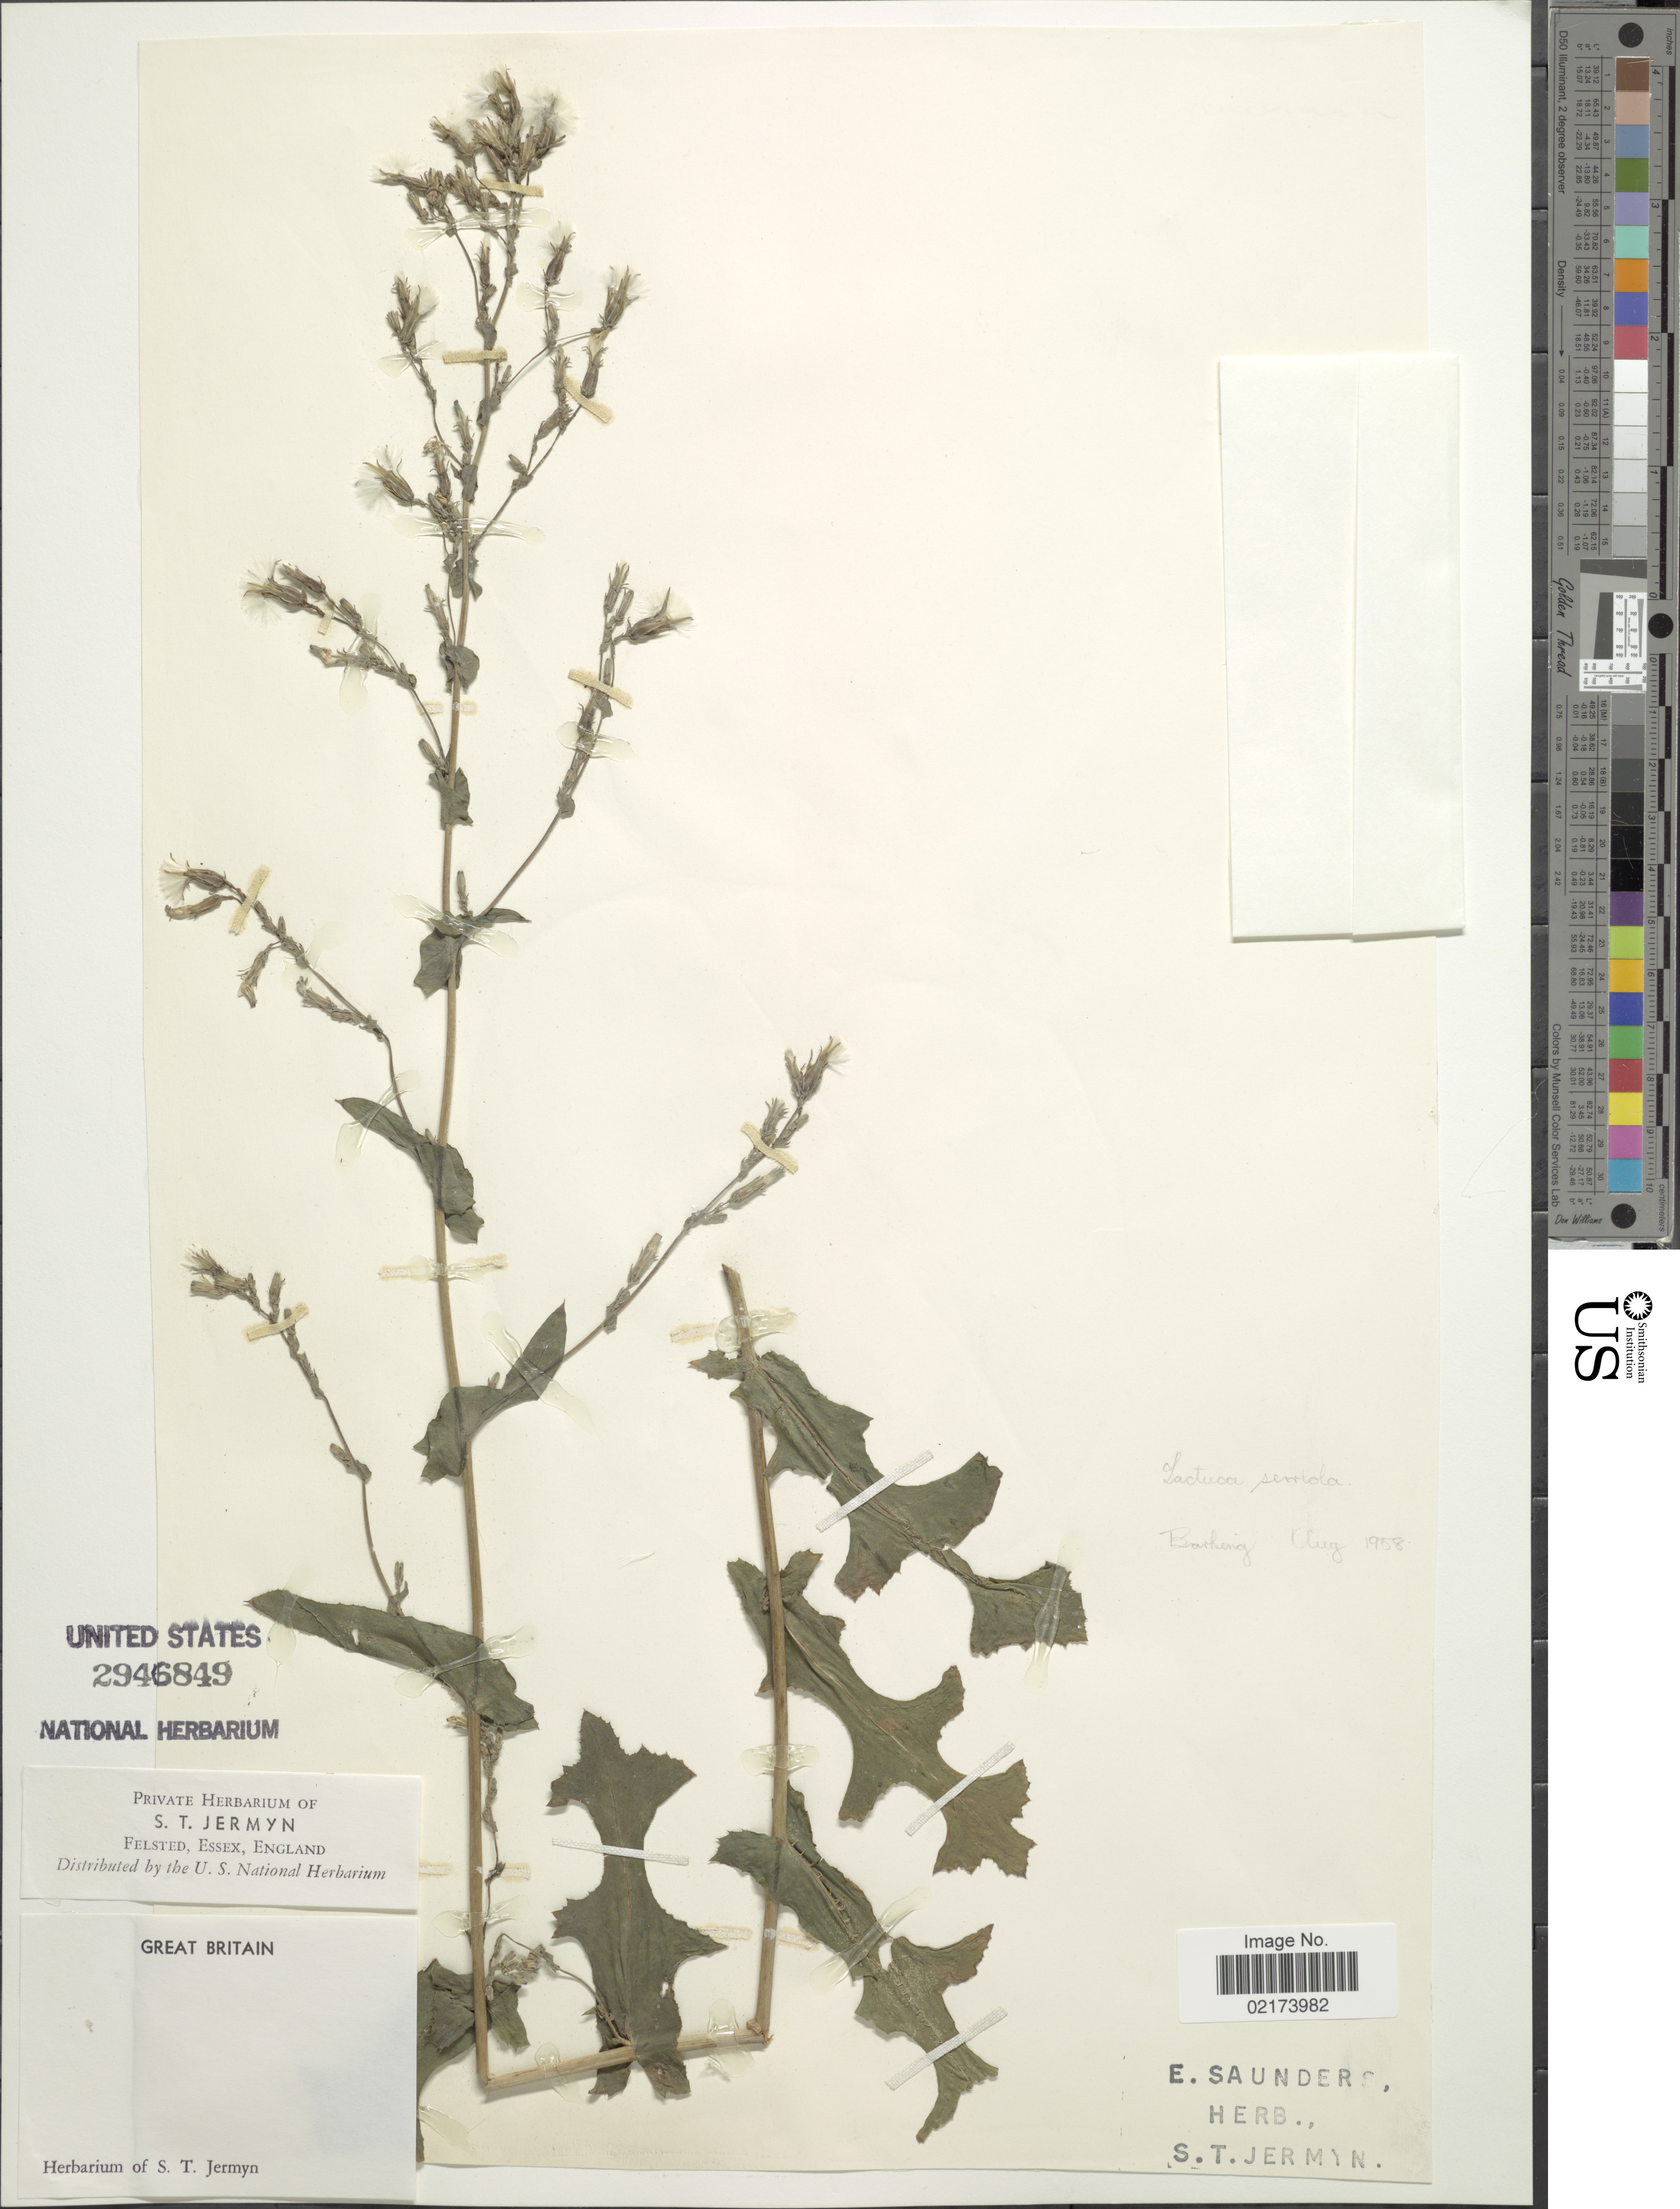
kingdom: Plantae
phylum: Tracheophyta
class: Magnoliopsida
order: Asterales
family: Asteraceae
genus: Lactuca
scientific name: Lactuca serriola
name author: L.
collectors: E. Saunders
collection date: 1958-08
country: United Kingdom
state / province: England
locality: Great Britain, Barking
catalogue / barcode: US 2946849